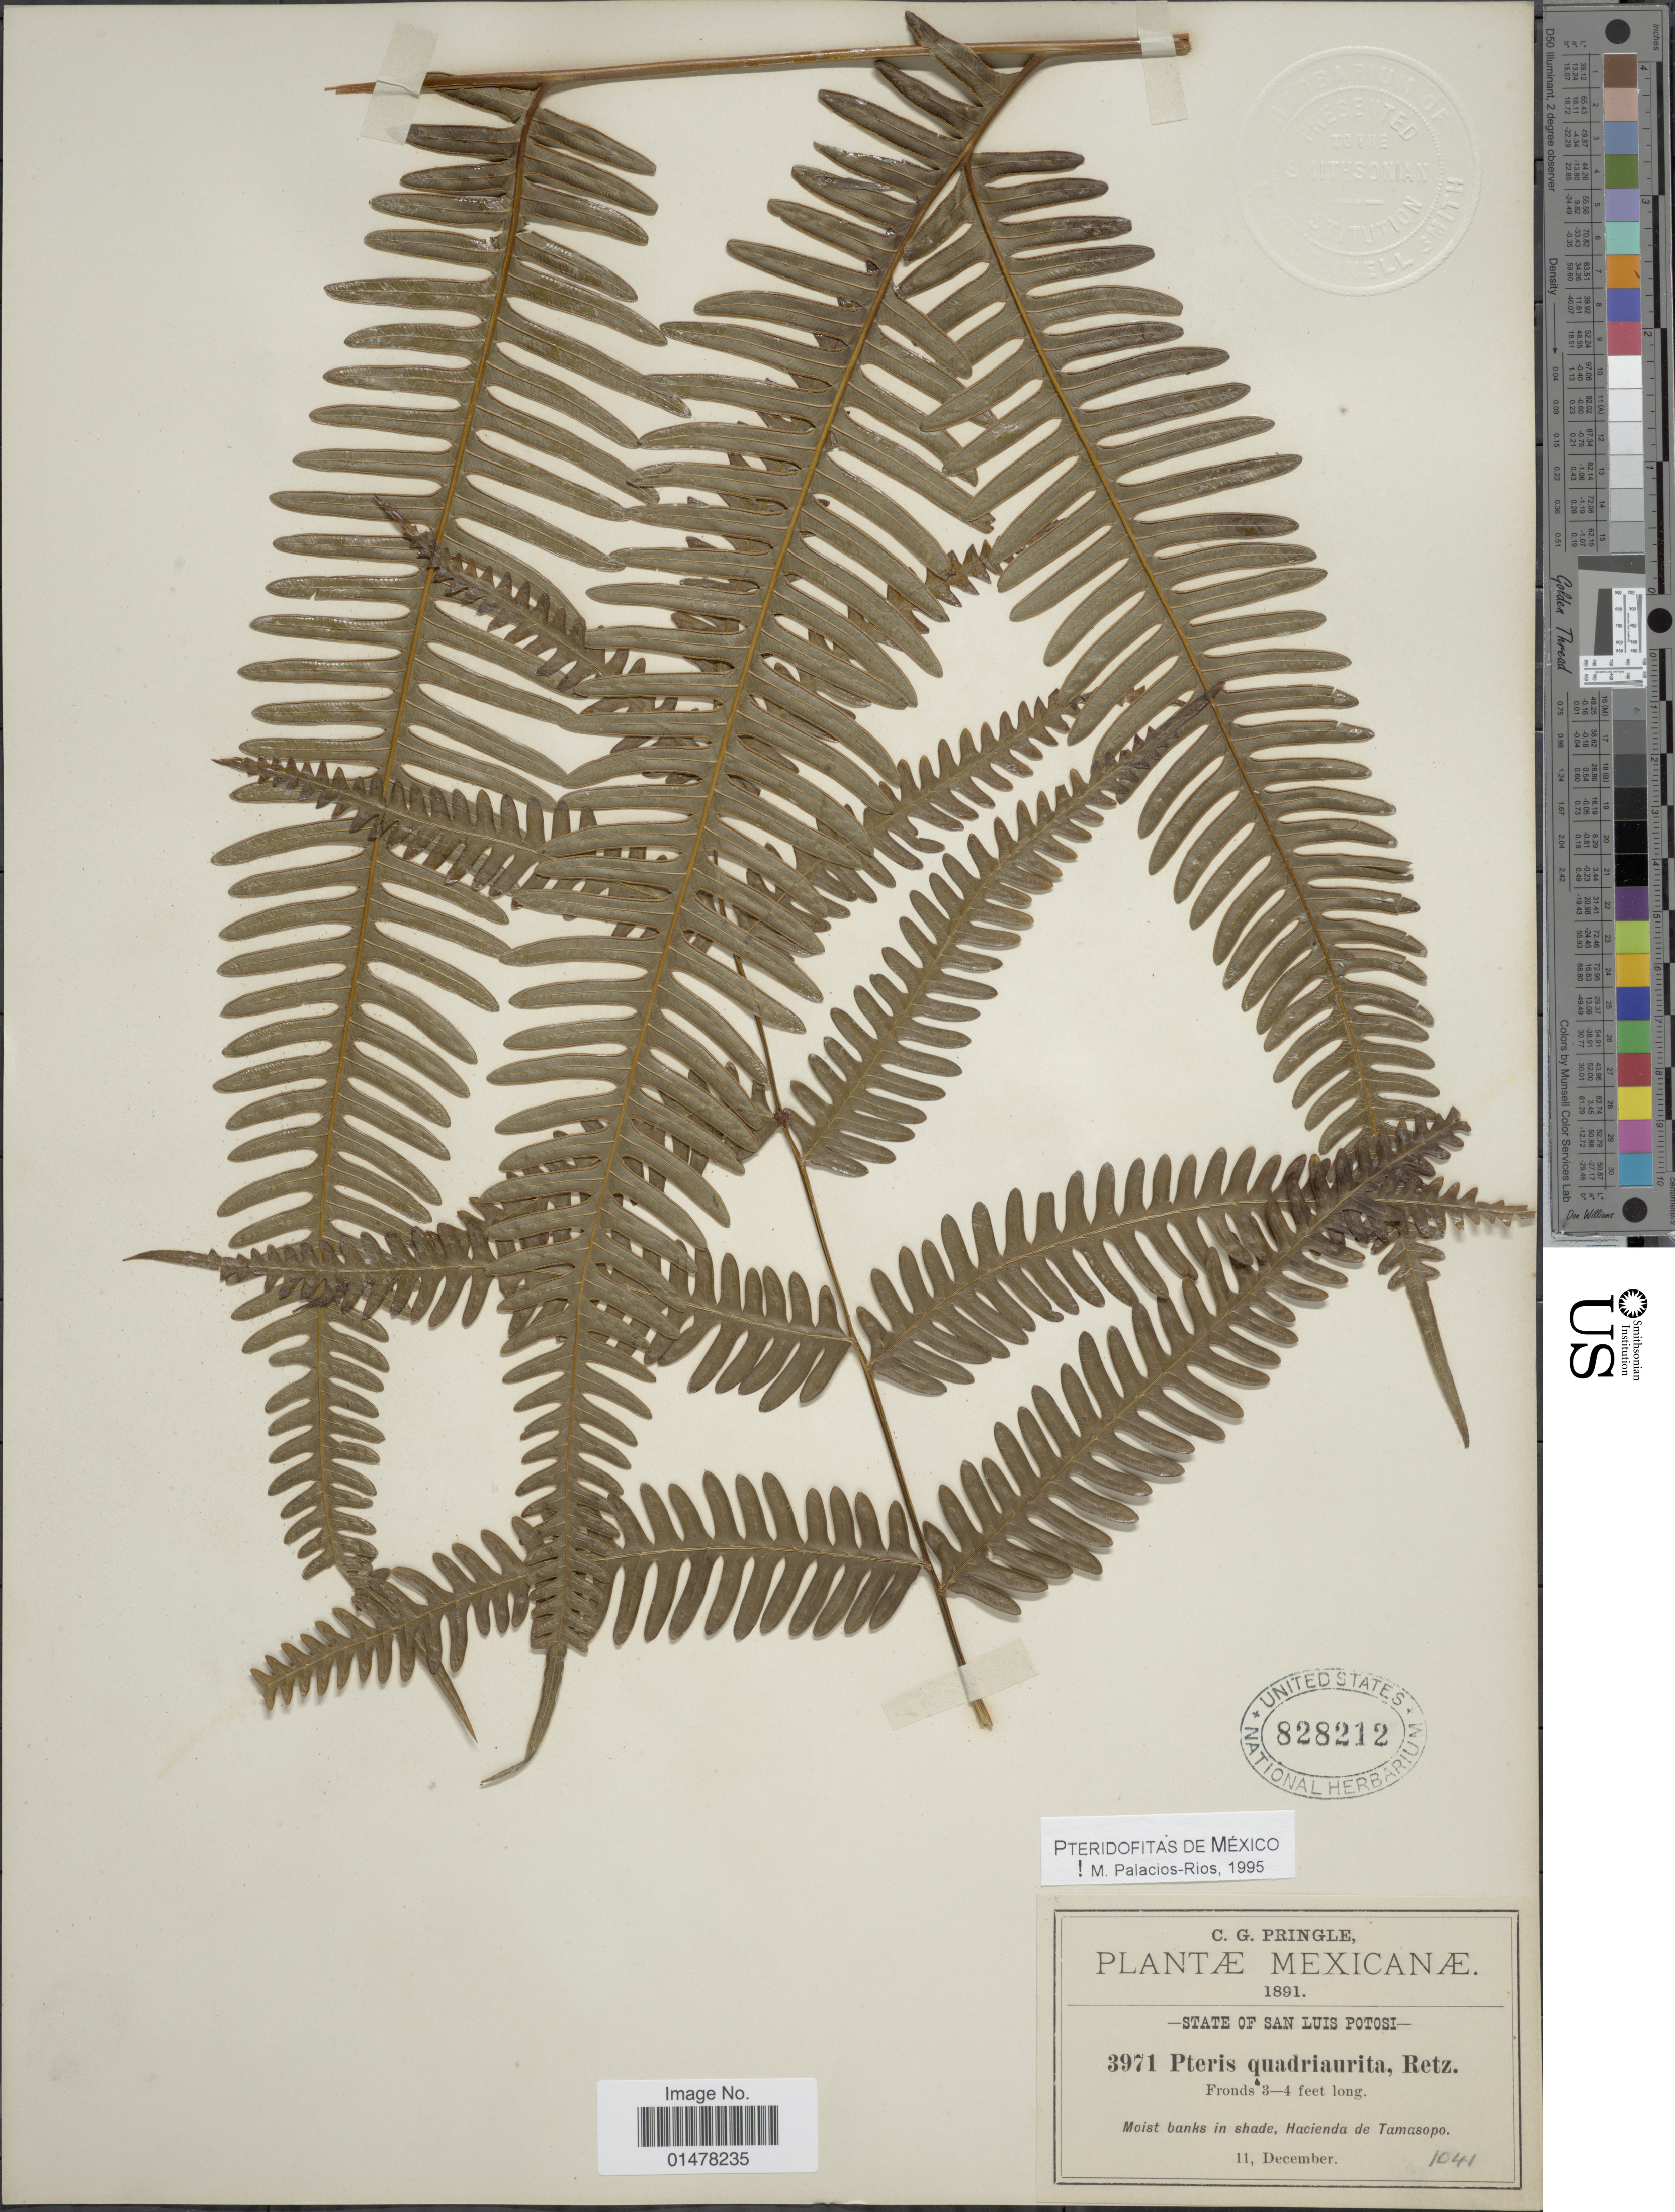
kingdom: Plantae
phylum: Tracheophyta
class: Polypodiopsida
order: Polypodiales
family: Pteridaceae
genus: Pteris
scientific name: Pteris quadriaurita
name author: Retz.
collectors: C. G. Pringle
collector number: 3971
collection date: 1891-12-11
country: Mexico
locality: Plantae Mexicanae, moist banks in shade, hacienda de Tamasopo, state of San Luis Potosi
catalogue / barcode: US 828212